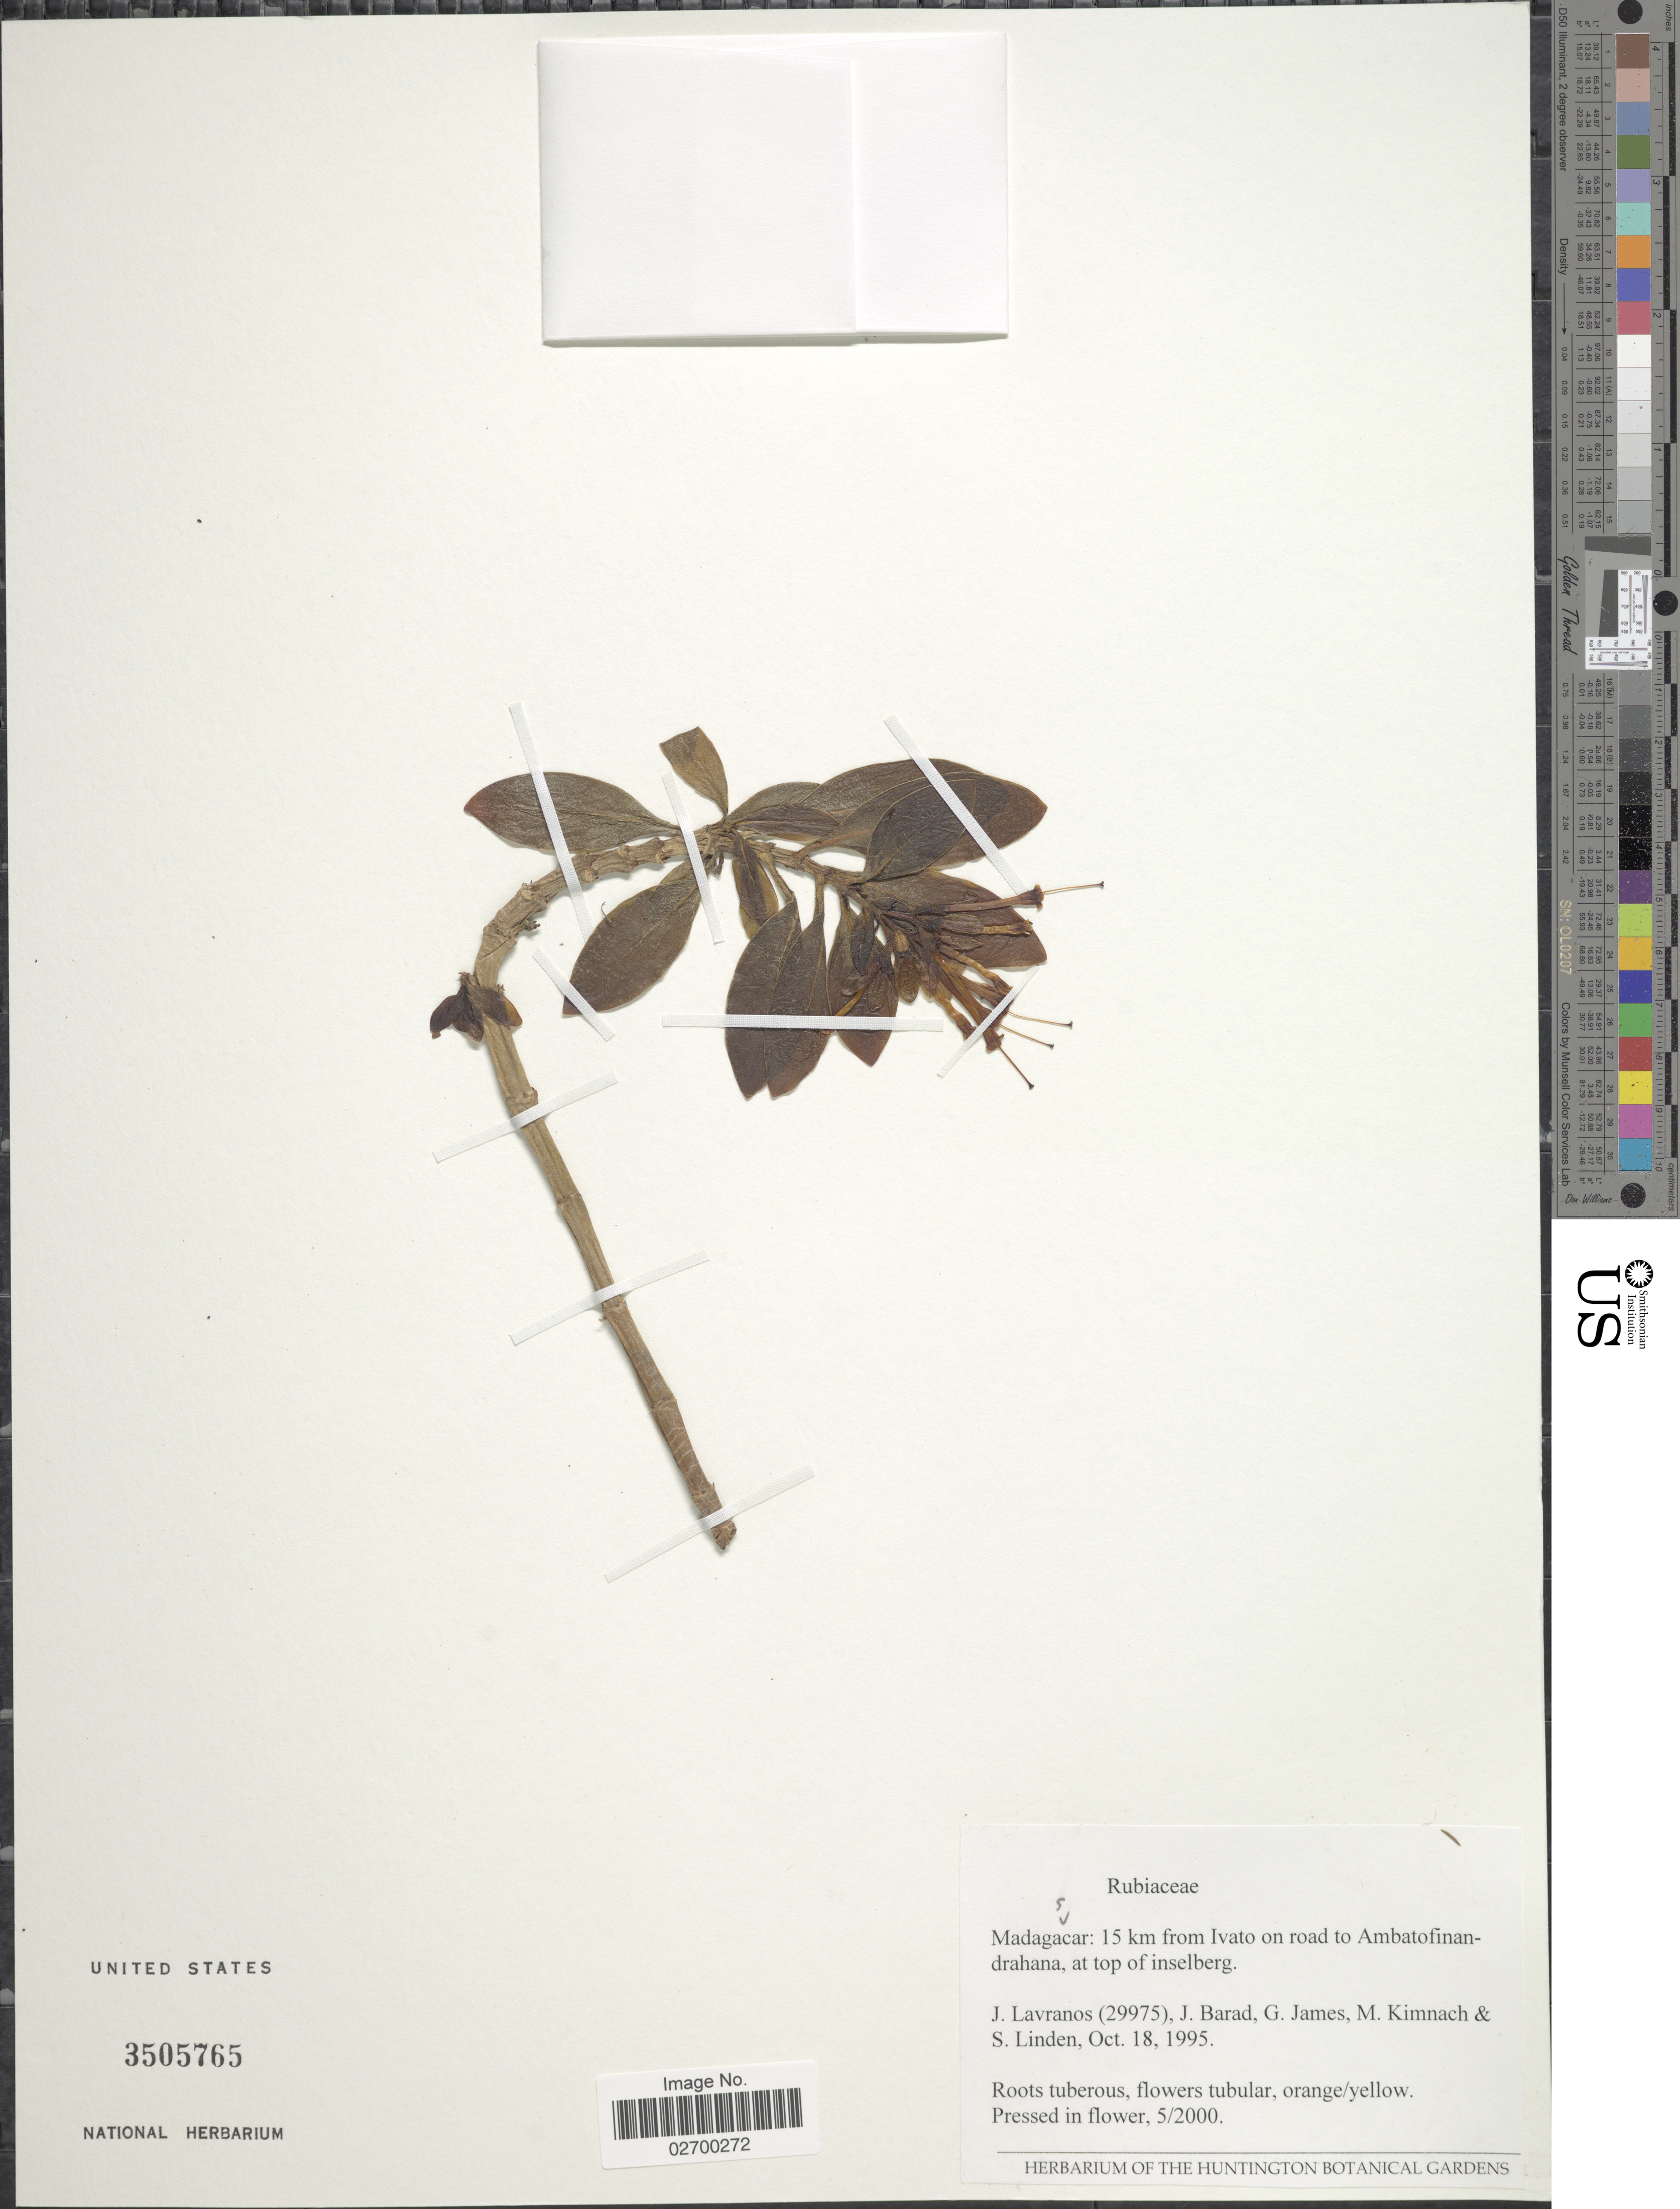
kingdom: Plantae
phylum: Tracheophyta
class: Magnoliopsida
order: Gentianales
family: Rubiaceae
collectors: J. Lavranos, J. Barad, G. James, M. W. Kimnach & S. Linden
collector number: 29975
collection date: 1995-10-18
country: Madagascar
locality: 15 km from Ivato on road to Ambatofinandrahana, at top of inselberg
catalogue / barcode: US 3505765